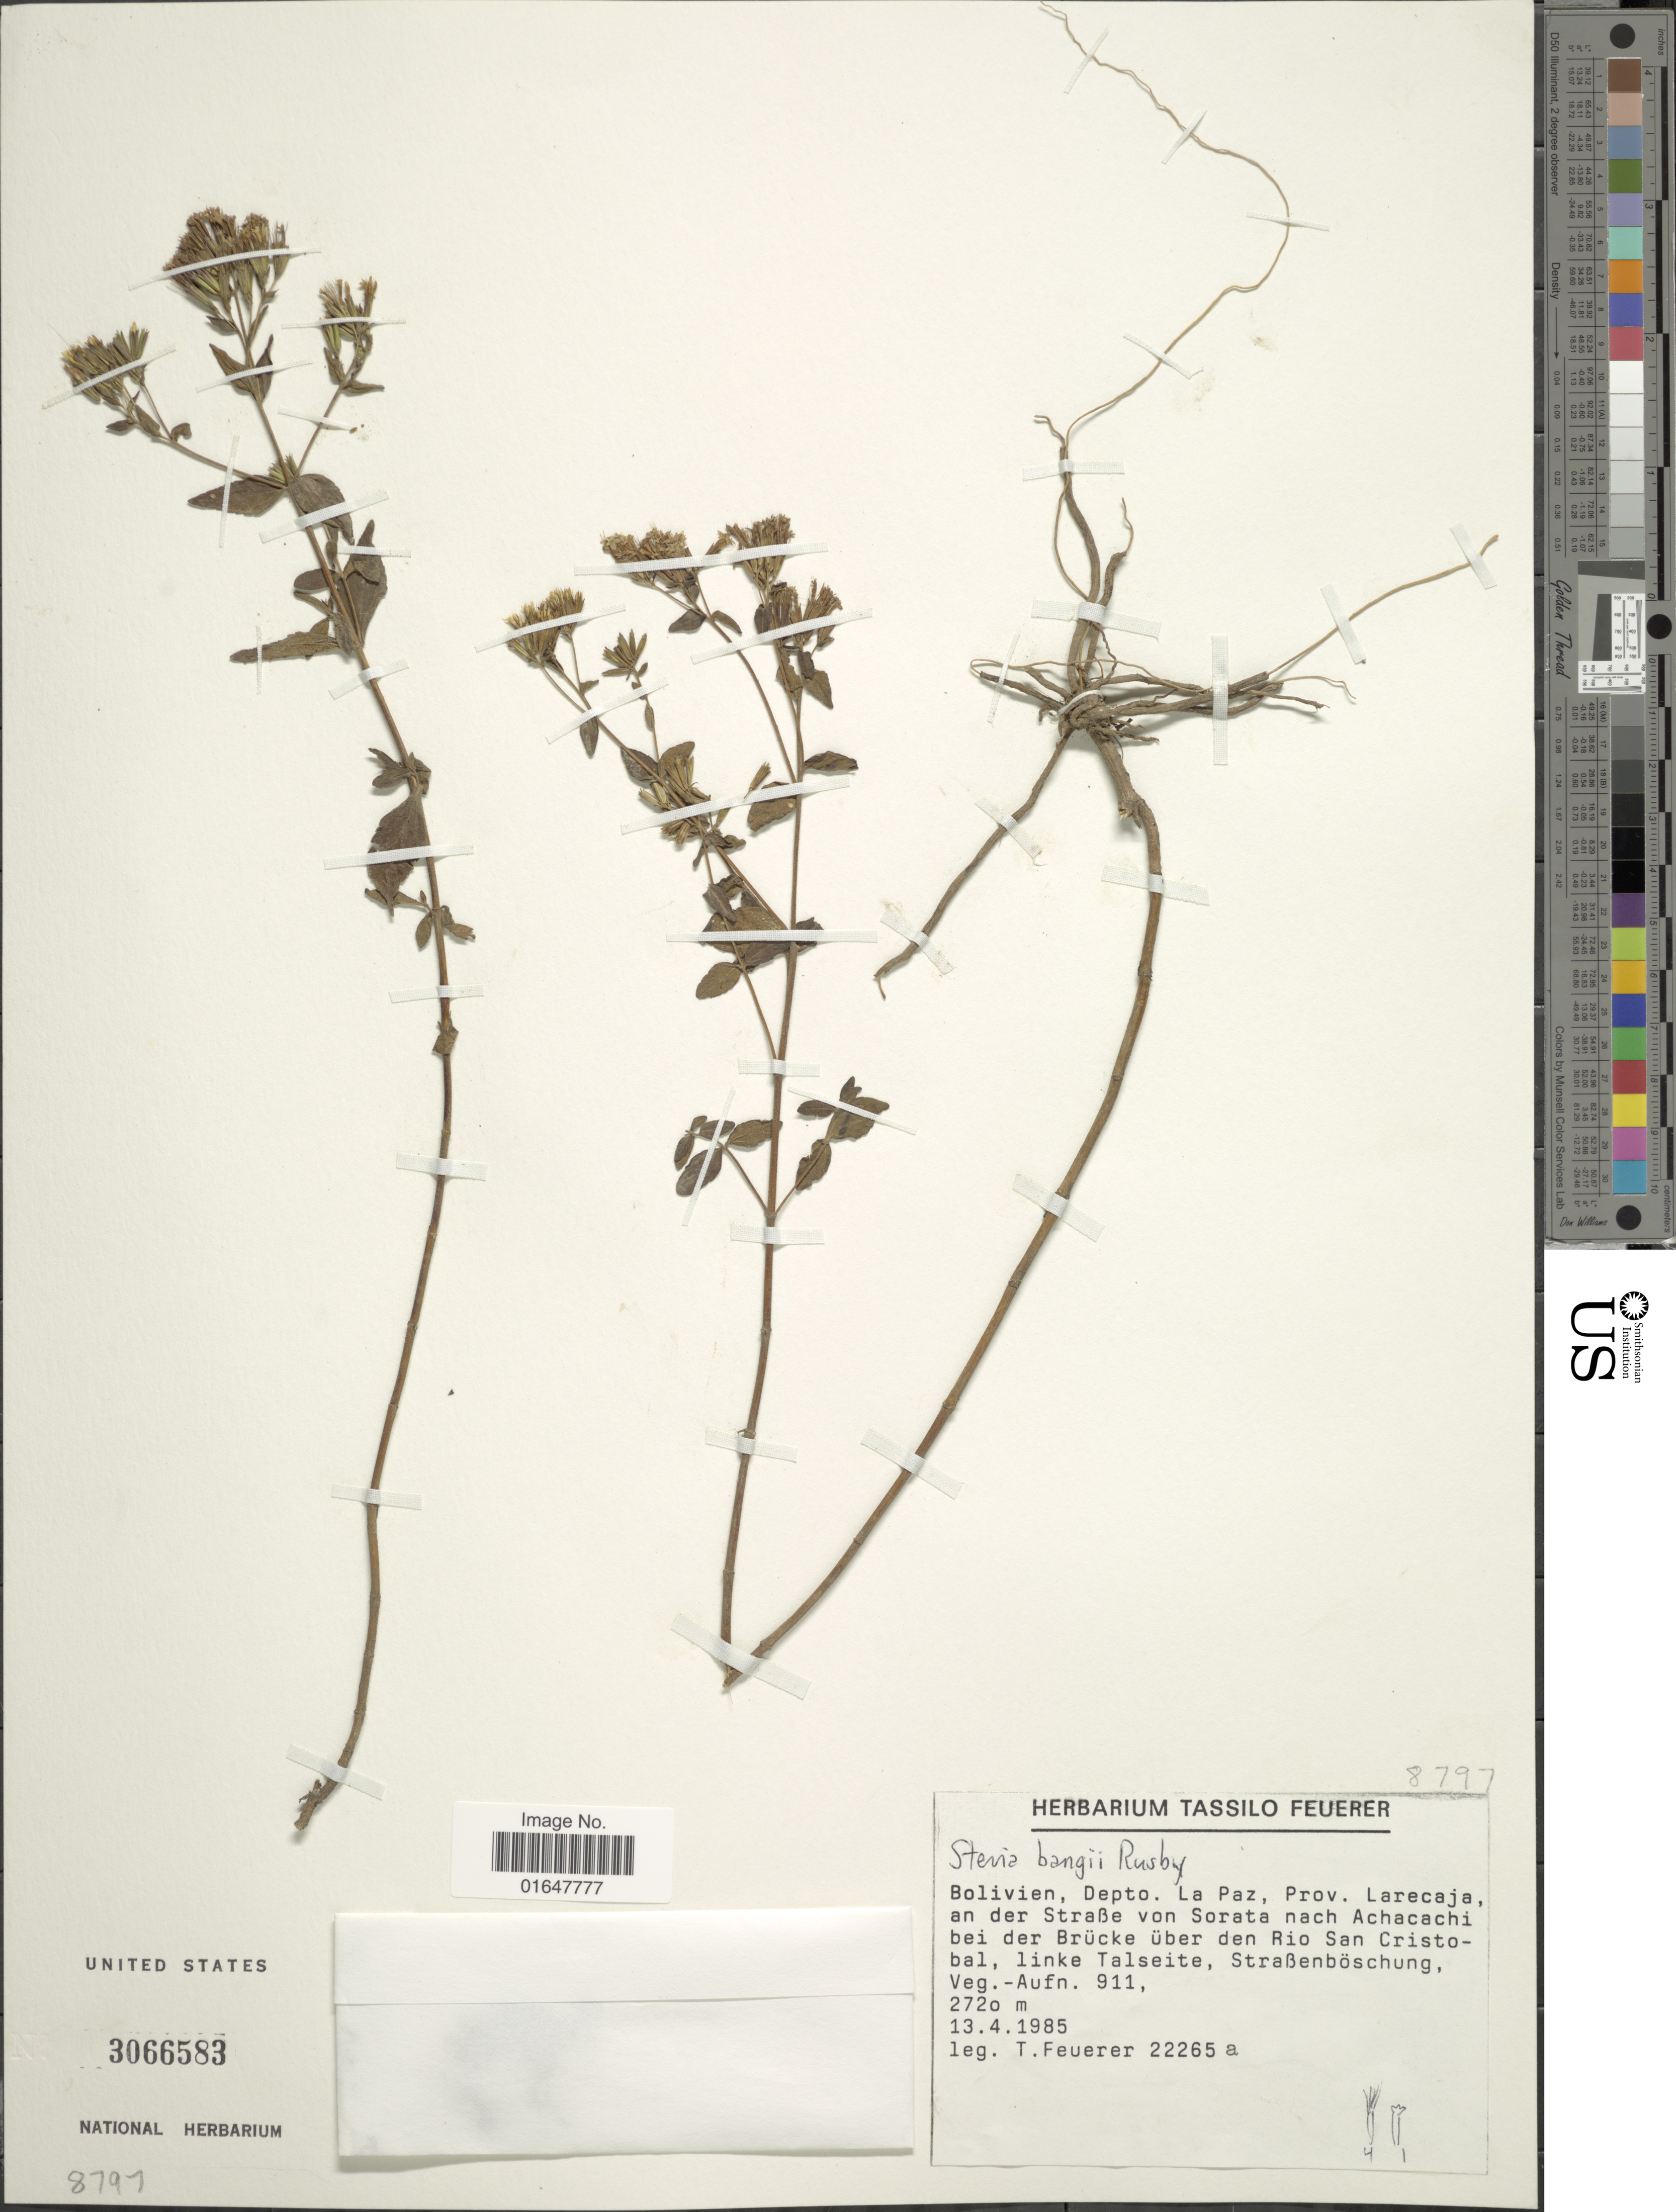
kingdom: Plantae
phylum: Tracheophyta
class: Magnoliopsida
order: Asterales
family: Asteraceae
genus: Stevia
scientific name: Stevia bangii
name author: Rusby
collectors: T. Feuerer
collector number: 22265a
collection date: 1985-04-13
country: Bolivia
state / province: La Paz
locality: Bolivien, Prov. Larecaja an der Strabe von Sorata nach Achacachi bei der Brucke uber den Rio San Cristobal, linke Talseite, Strabenboschung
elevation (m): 2720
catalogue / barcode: US 3066583